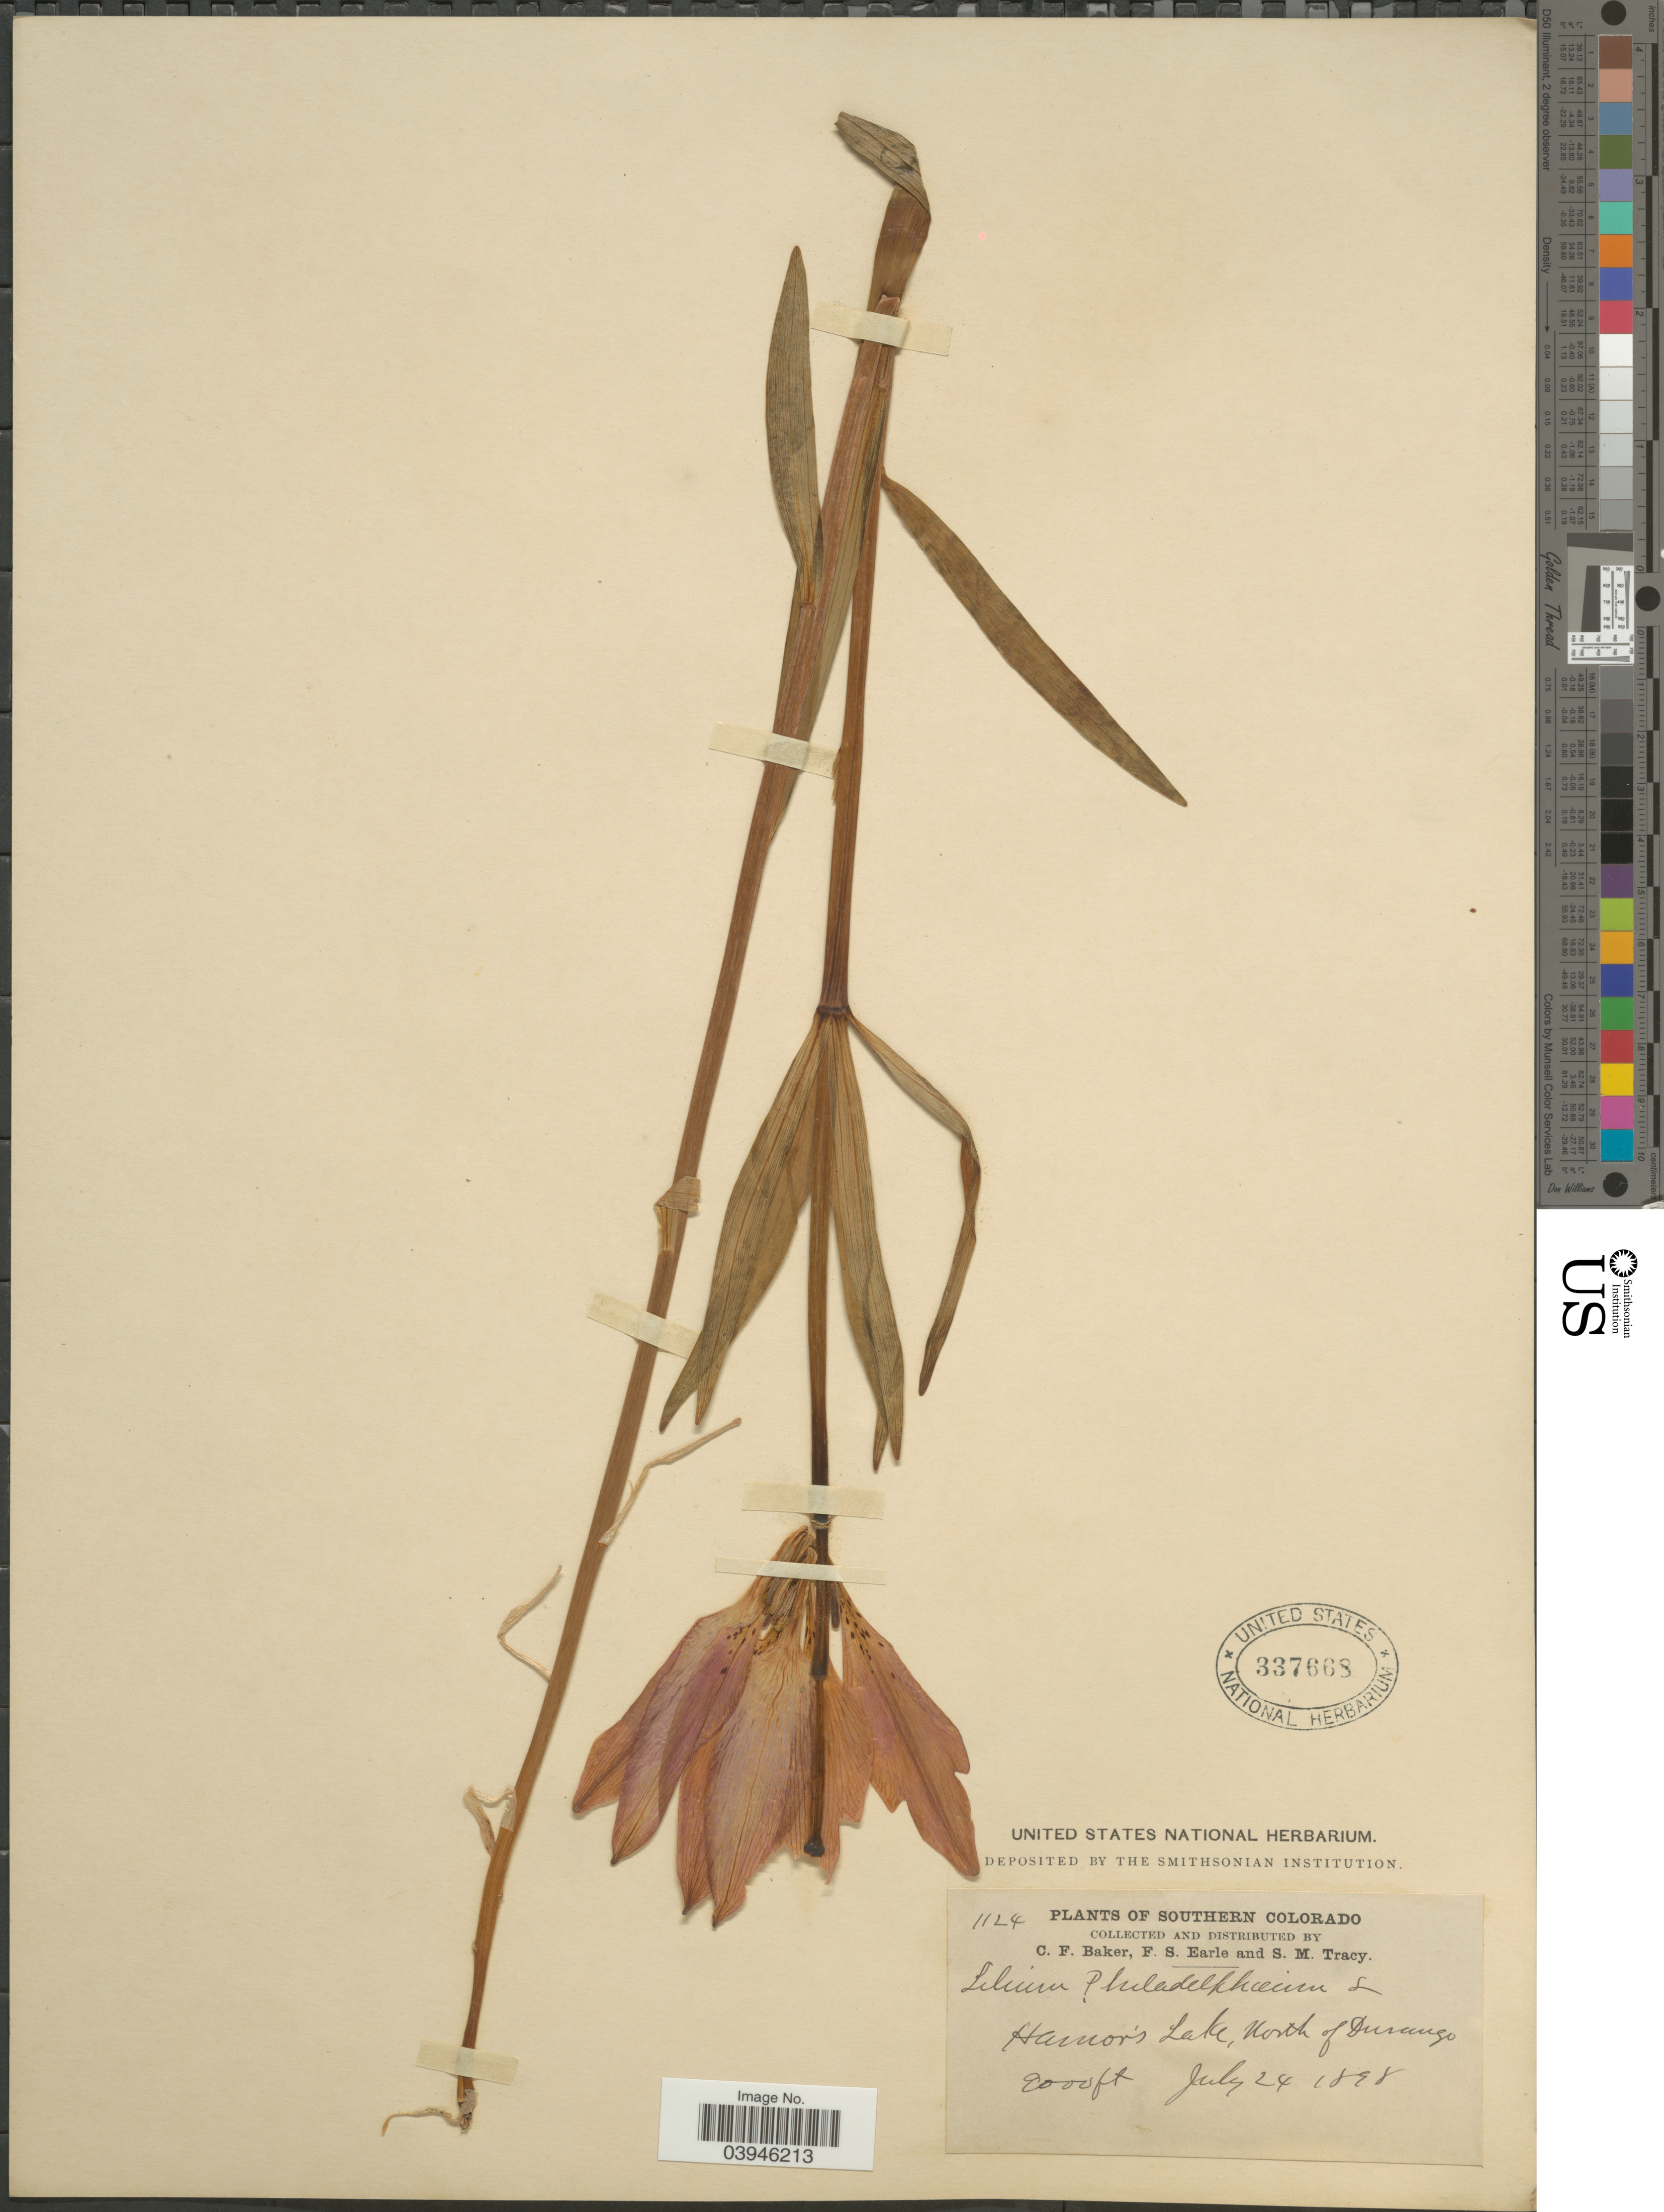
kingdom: Plantae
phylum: Tracheophyta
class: Liliopsida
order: Liliales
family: Liliaceae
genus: Lilium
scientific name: Lilium philadelphicum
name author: L.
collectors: C. F. Baker, F. S. Earle & S. M. Tracy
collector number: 1124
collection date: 1898-07-24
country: United States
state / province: Colorado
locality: Southern Colorado. Homer's Lake, North of Durango.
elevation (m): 2743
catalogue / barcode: US 337668